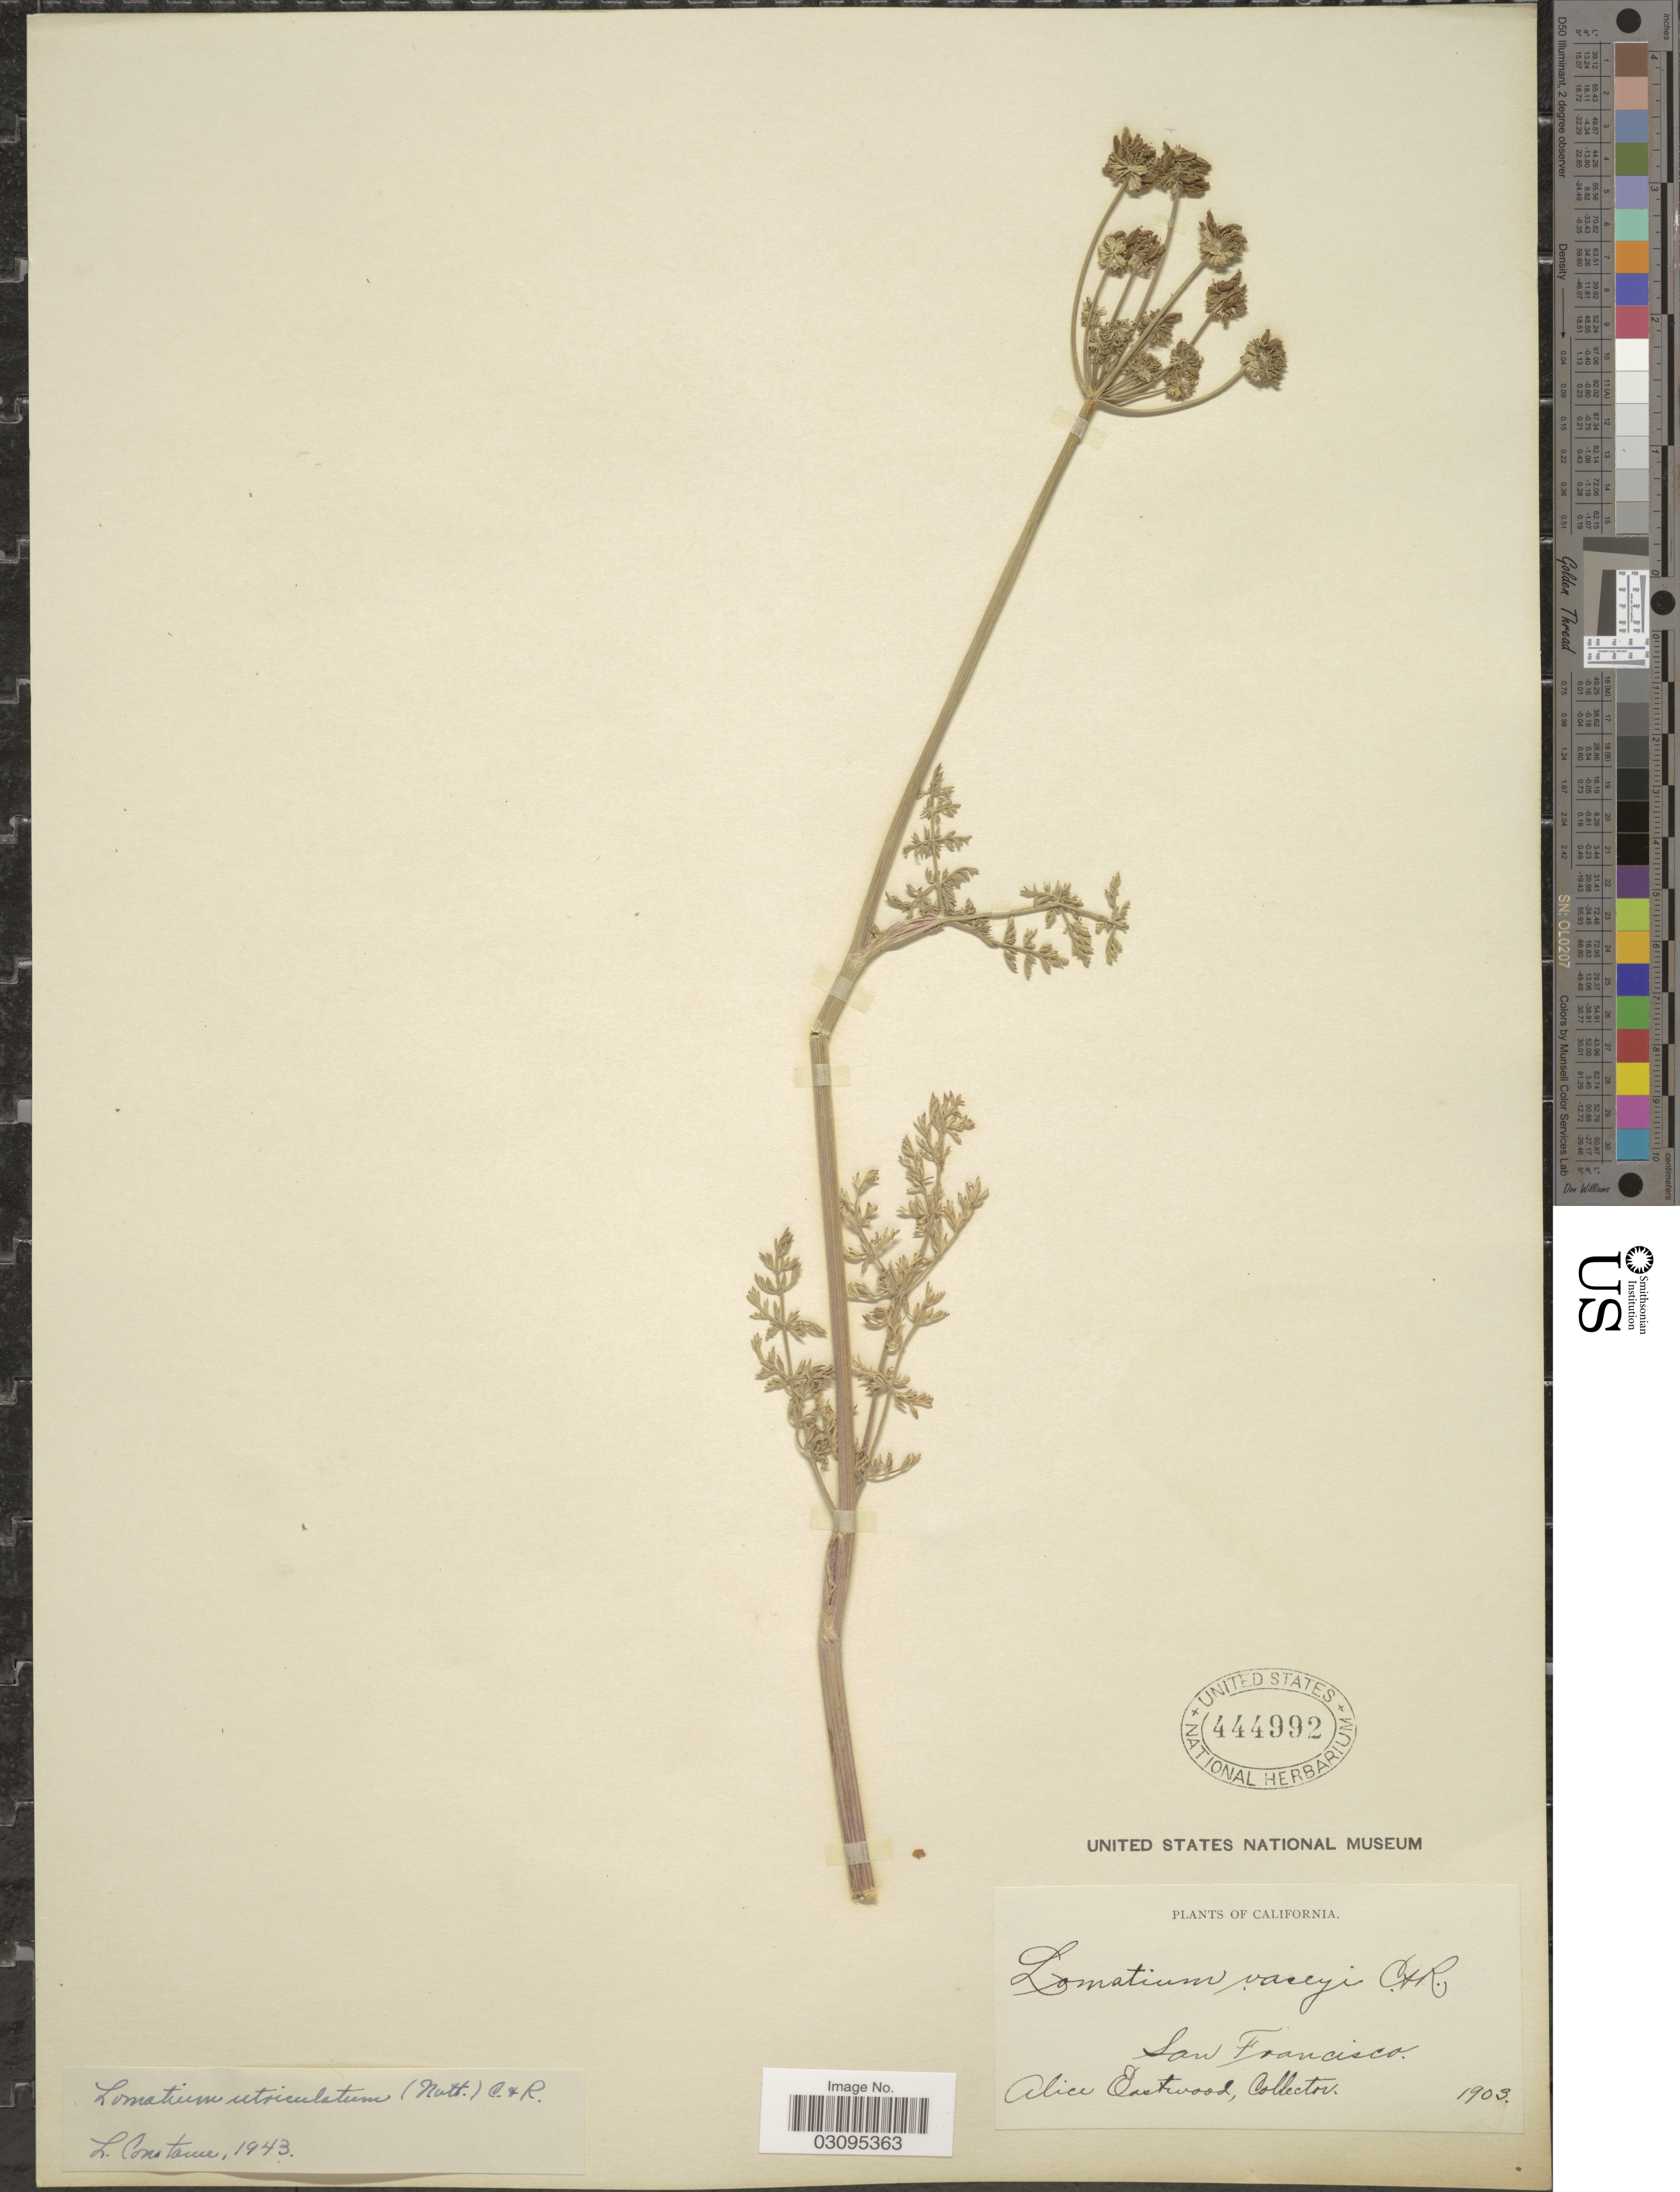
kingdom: Plantae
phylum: Tracheophyta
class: Magnoliopsida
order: Apiales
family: Apiaceae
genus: Lomatium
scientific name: Lomatium utriculatum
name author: (Nutt. ex Torr. & A. Gray) J.M. Coult. & Rose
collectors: A. Eastwood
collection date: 1903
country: United States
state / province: California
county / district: San Francisco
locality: San Francisco.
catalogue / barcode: US 444992